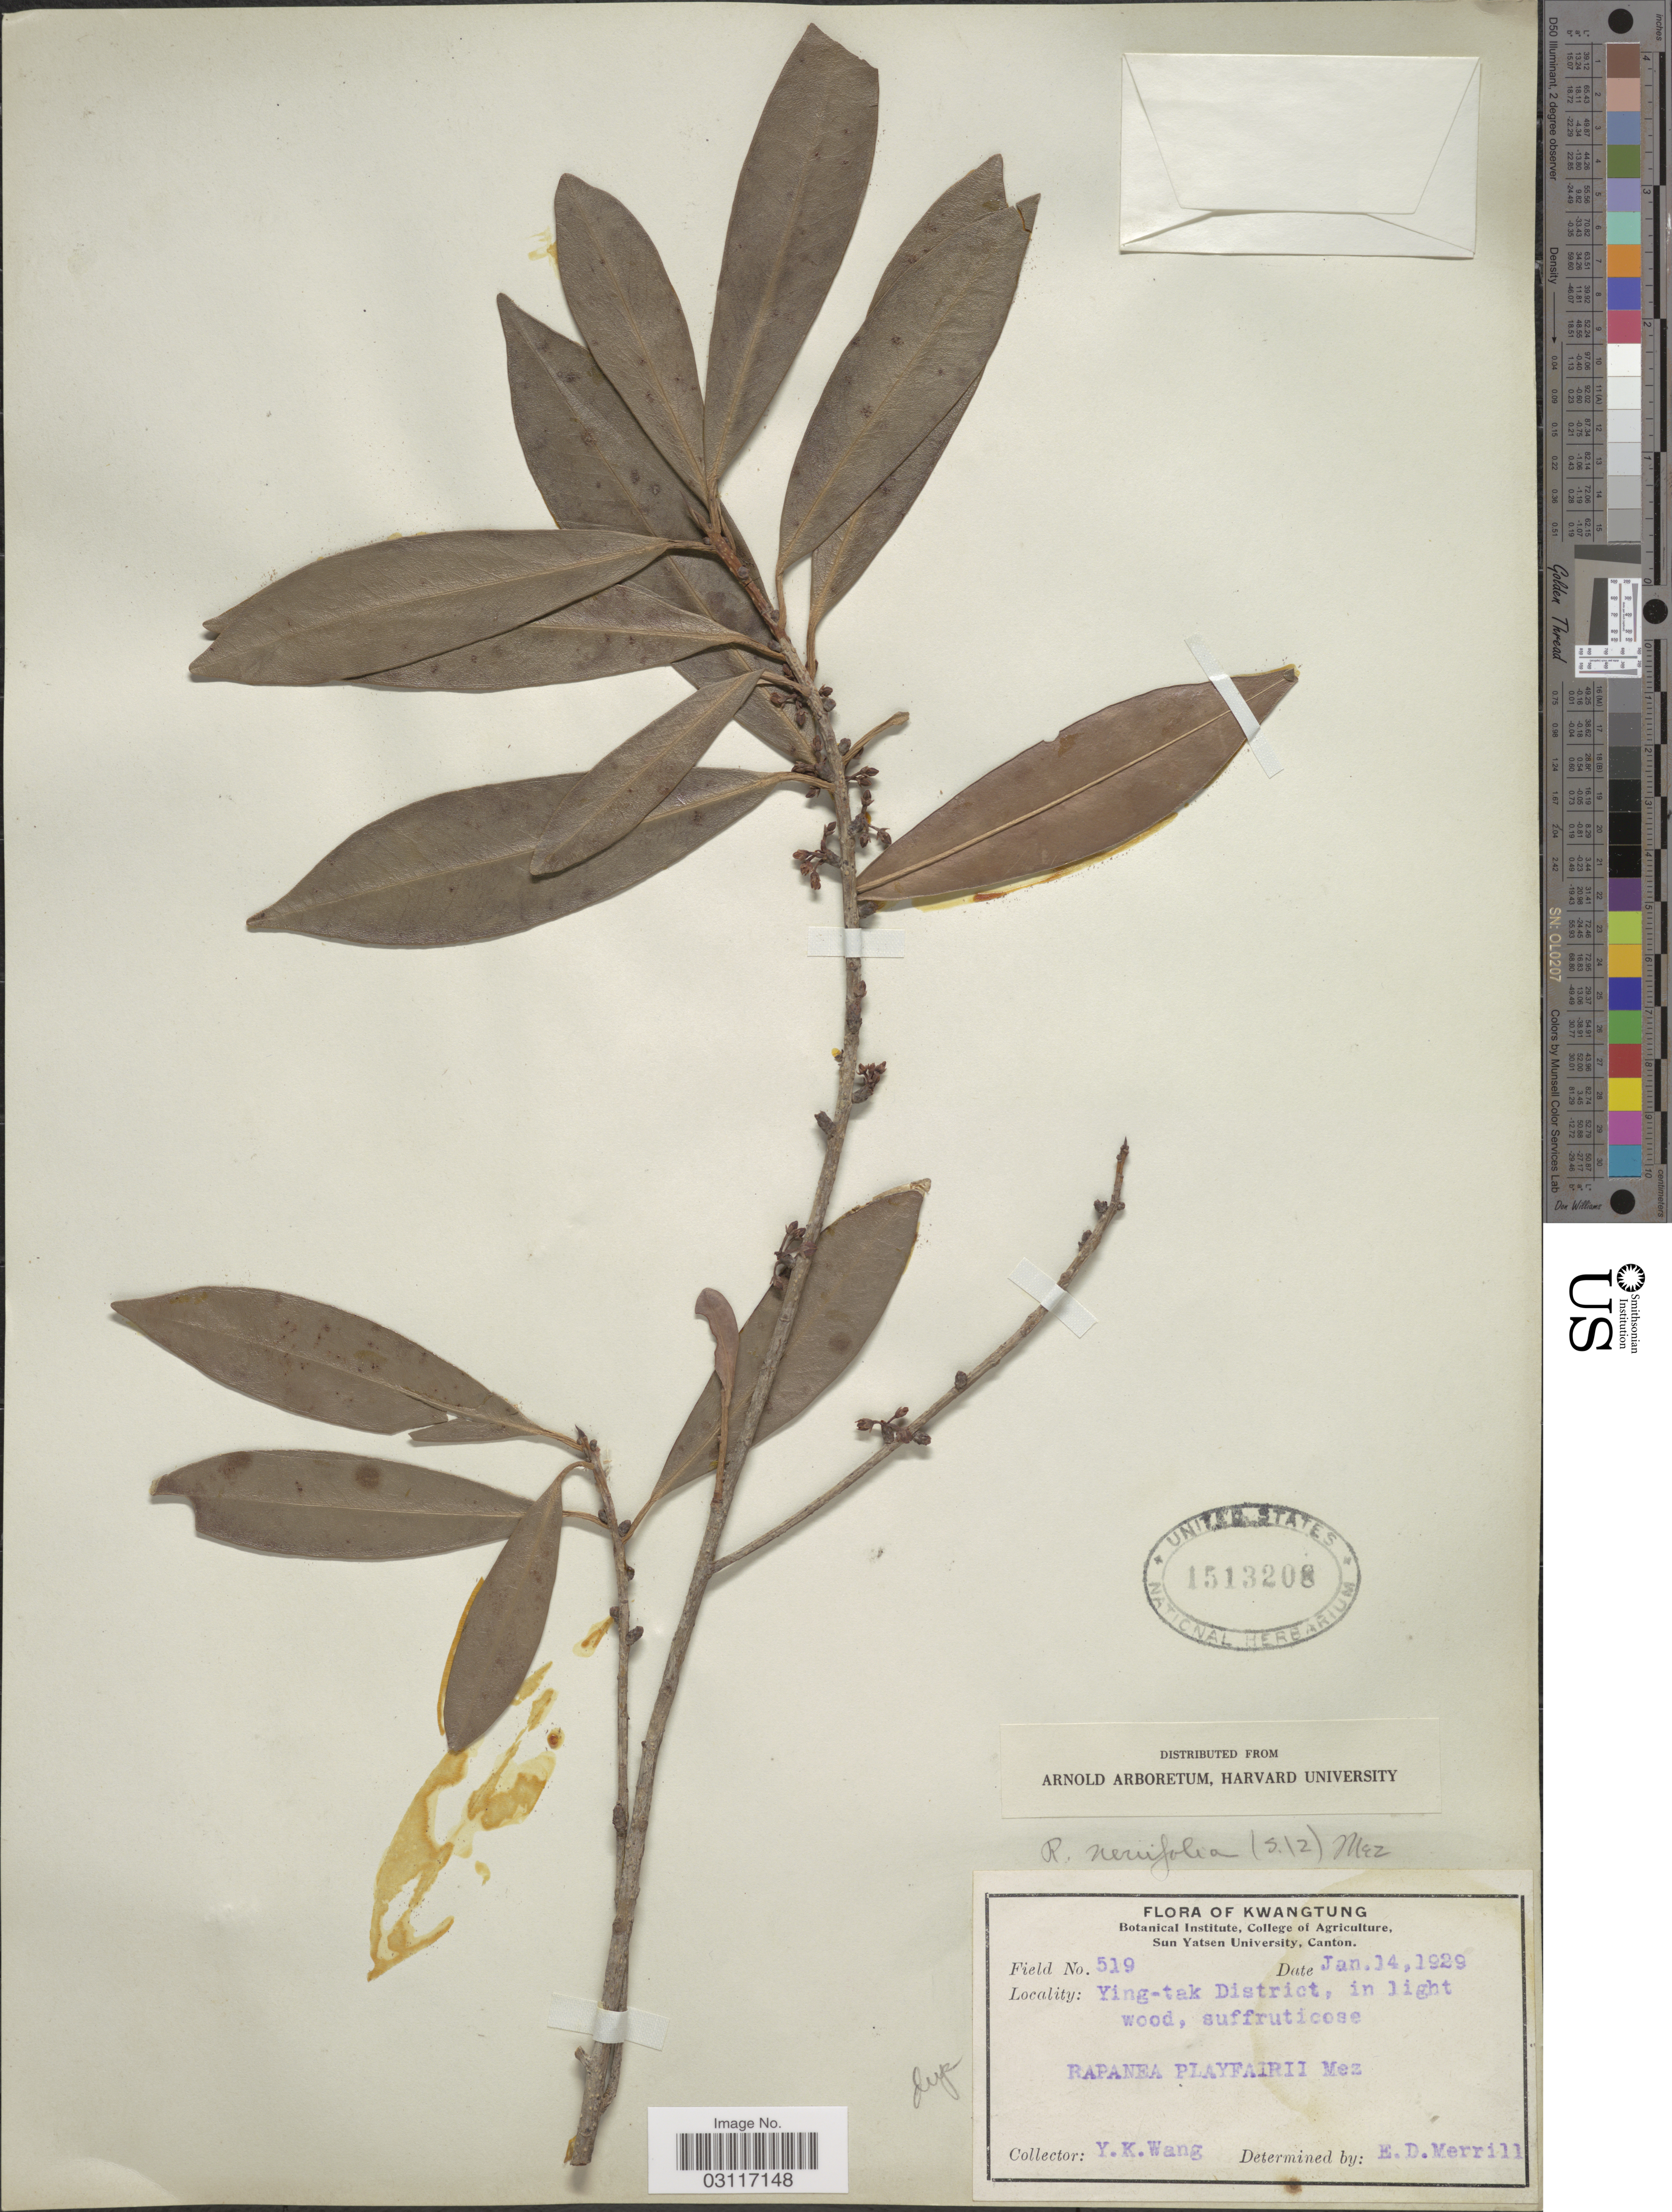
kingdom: Plantae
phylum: Tracheophyta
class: Magnoliopsida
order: Ericales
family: Primulaceae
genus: Myrsine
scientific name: Myrsine seguinii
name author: H. Lév.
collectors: Y. Wang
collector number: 519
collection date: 1929-01-14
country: China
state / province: Guangdong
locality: Kwangtung. Ying-tak District.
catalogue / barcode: US 1513208